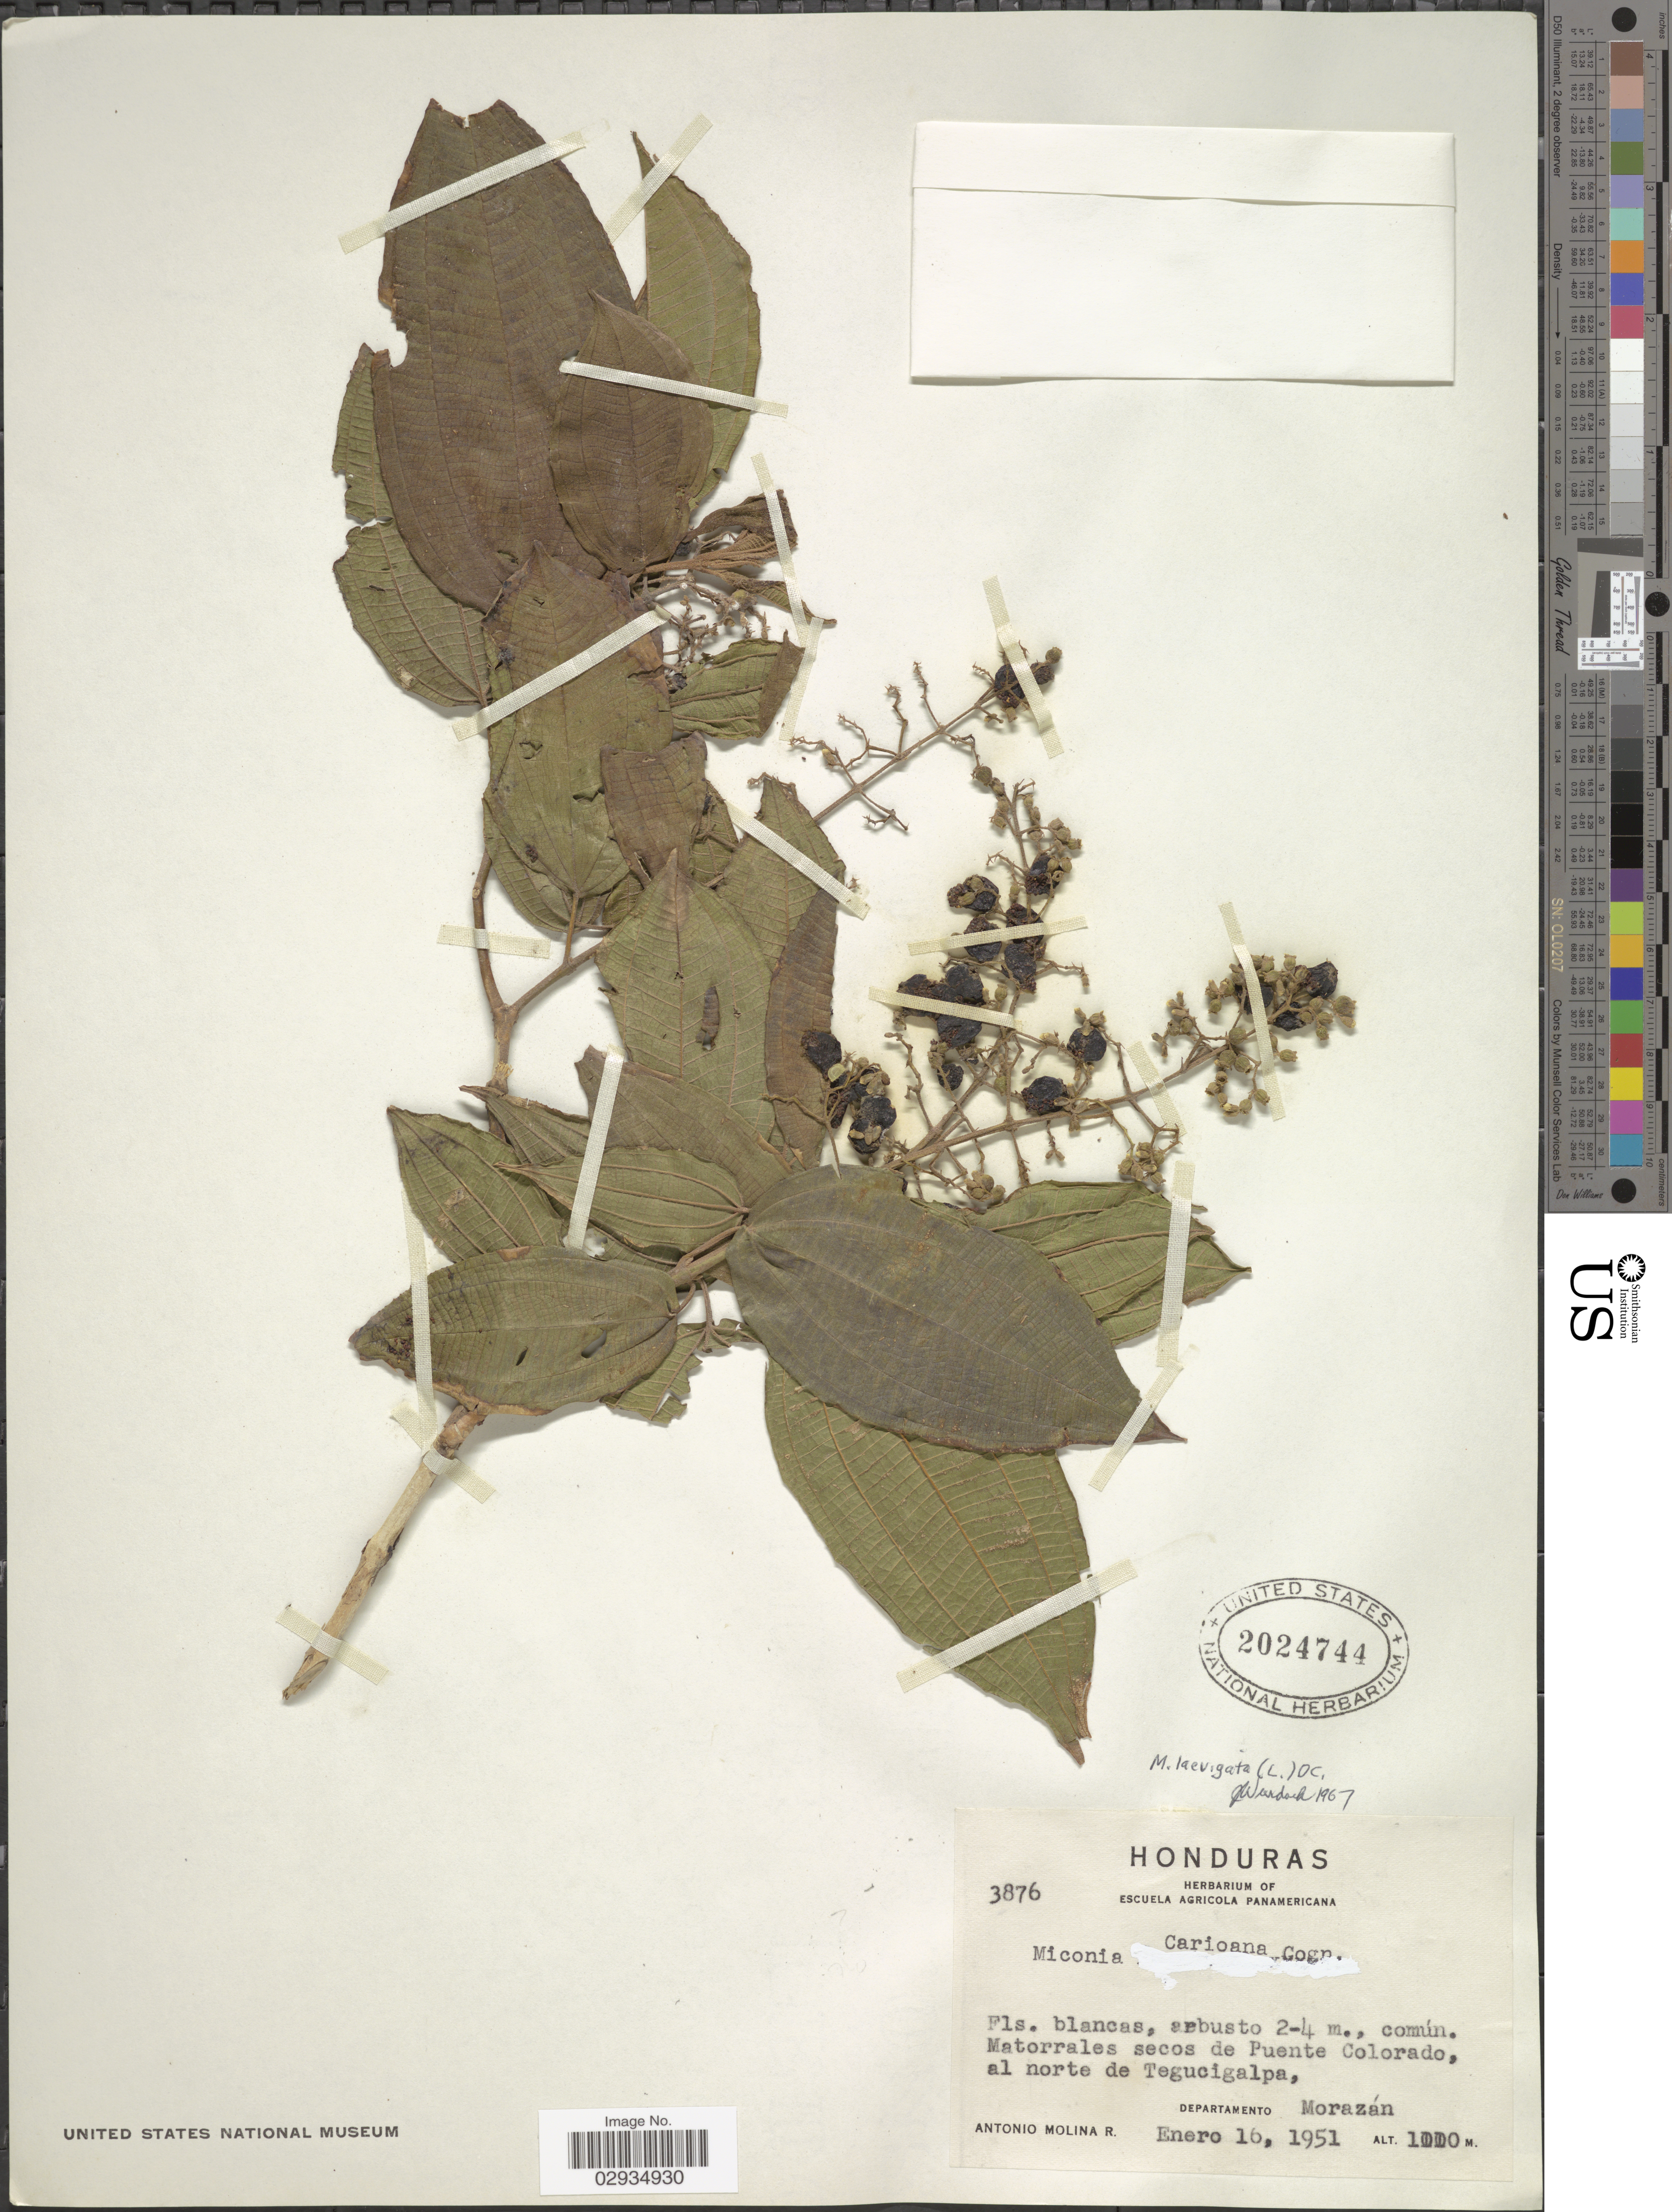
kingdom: Plantae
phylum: Tracheophyta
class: Magnoliopsida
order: Myrtales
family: Melastomataceae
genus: Miconia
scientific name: Miconia laevigata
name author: (L.) D. Don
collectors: A. Molina R.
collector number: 3876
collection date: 1951-01-16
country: Honduras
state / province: Fco. Morazán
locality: Matorrales secos de Puente Colorado, al norte de Tegucicalpa, Departamento Morazán.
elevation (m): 1000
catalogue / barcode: US 2024744